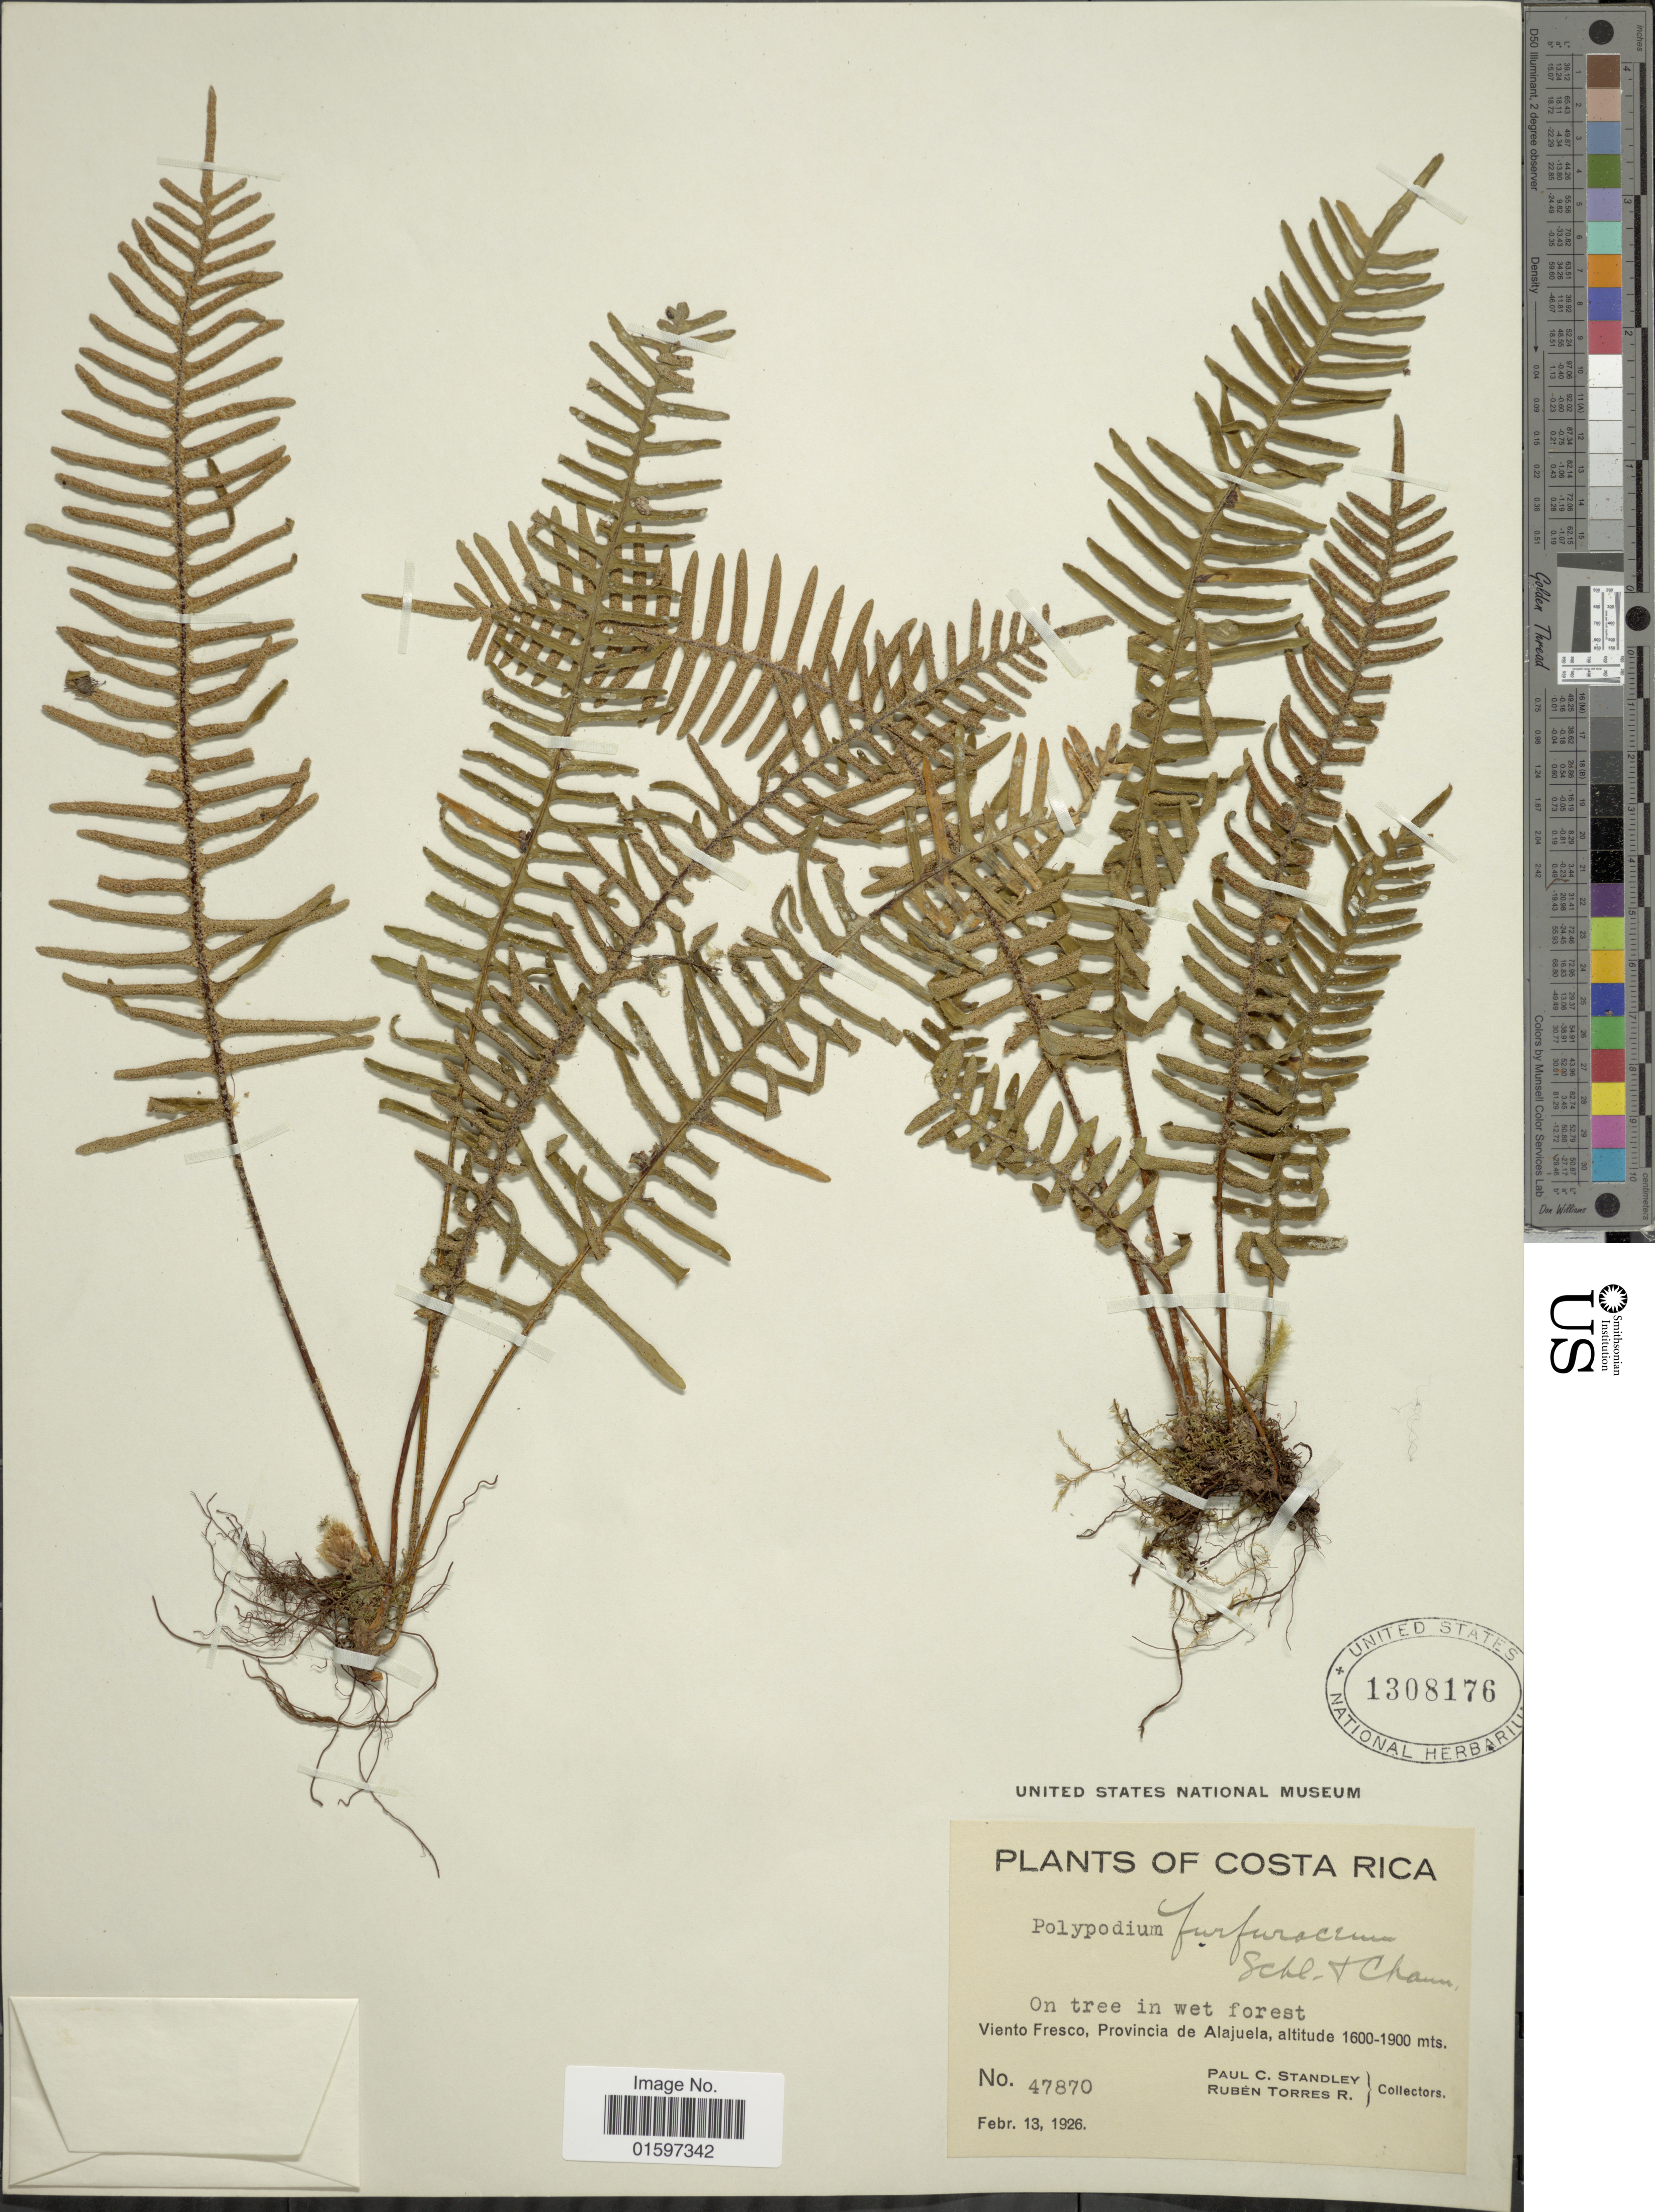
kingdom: Plantae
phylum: Tracheophyta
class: Polypodiopsida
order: Polypodiales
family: Polypodiaceae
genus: Pleopeltis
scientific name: Pleopeltis furfuracea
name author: (Schltdl. & Cham.) A.R. Sm. & Tejero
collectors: P. C. Standley & R. Torres R.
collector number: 47870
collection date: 1926-02-13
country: Costa Rica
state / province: Alajuela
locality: Costa Rica, Viento Fresco, Provincia de Alajuela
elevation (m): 1600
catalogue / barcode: US 1308176